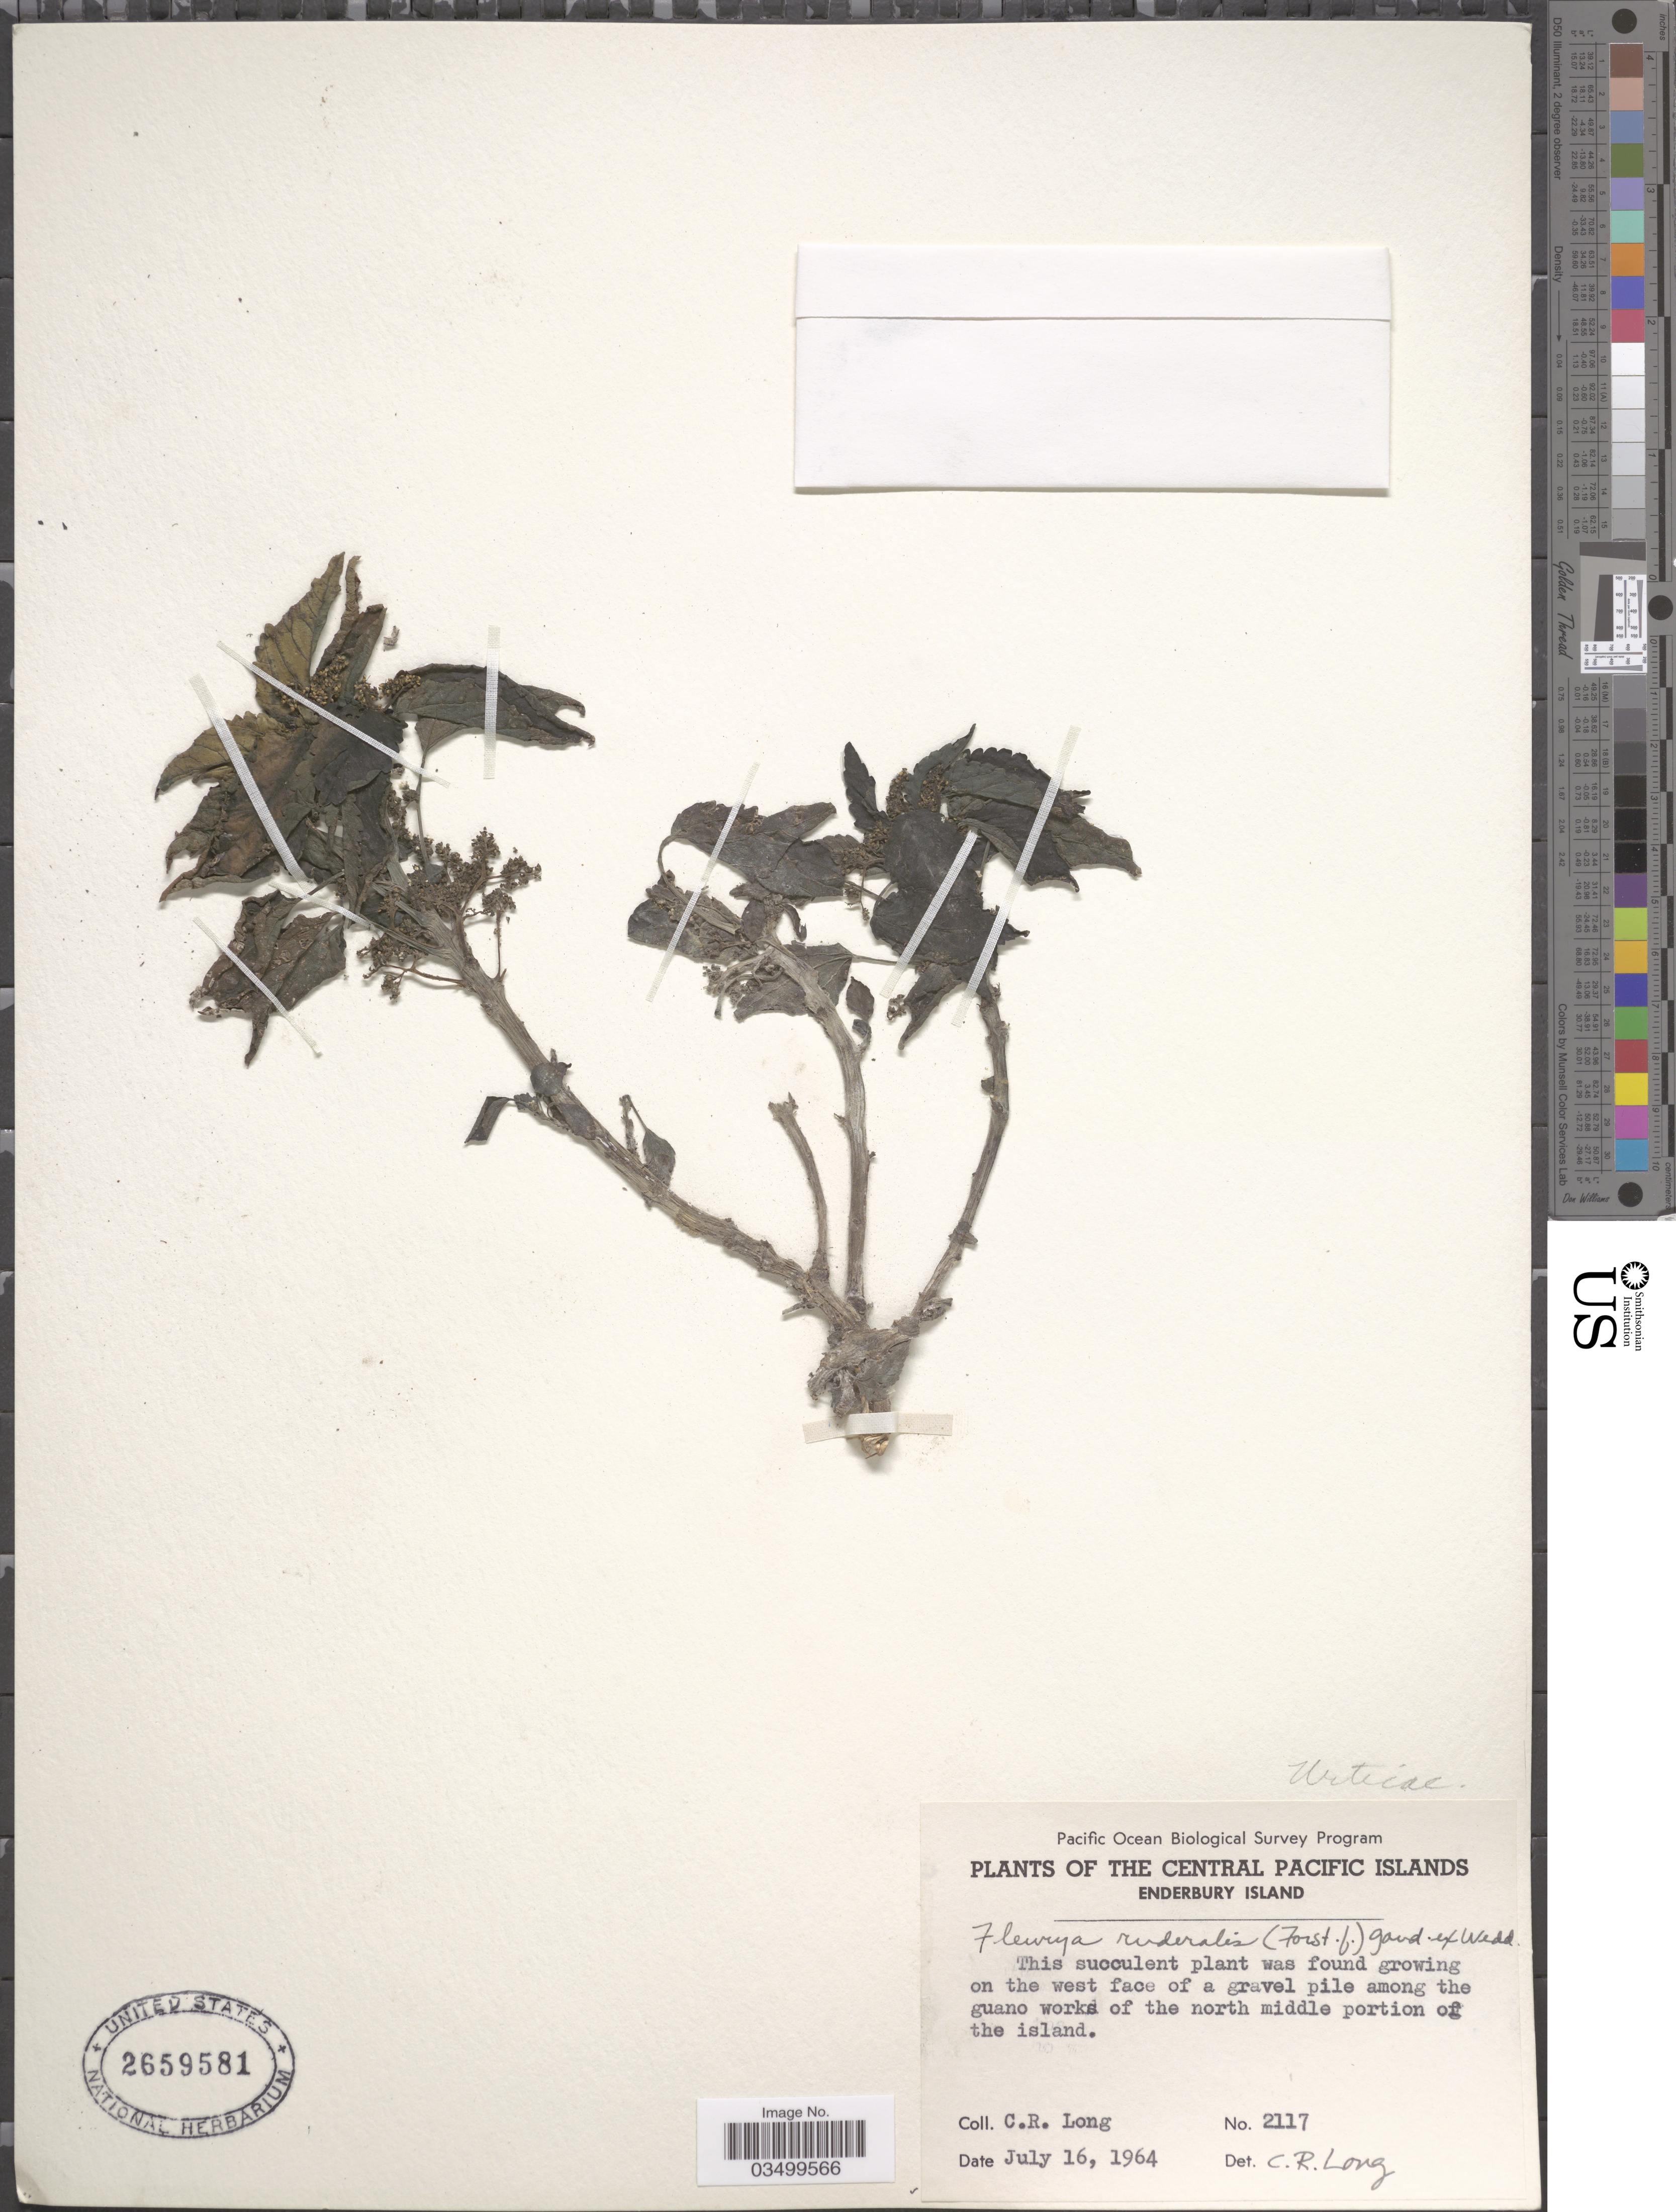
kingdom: Plantae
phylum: Tracheophyta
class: Magnoliopsida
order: Rosales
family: Urticaceae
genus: Laportea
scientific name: Laportea ruderalis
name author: (G. Forst.) Chew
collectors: C. R. Long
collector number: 2117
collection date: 1964-07-16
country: Kiribati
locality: Central Pacific Islands. Enderbury Island. On the west face of a gravel pile among the guano works of the north middle portion of the island.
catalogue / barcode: US 2659581